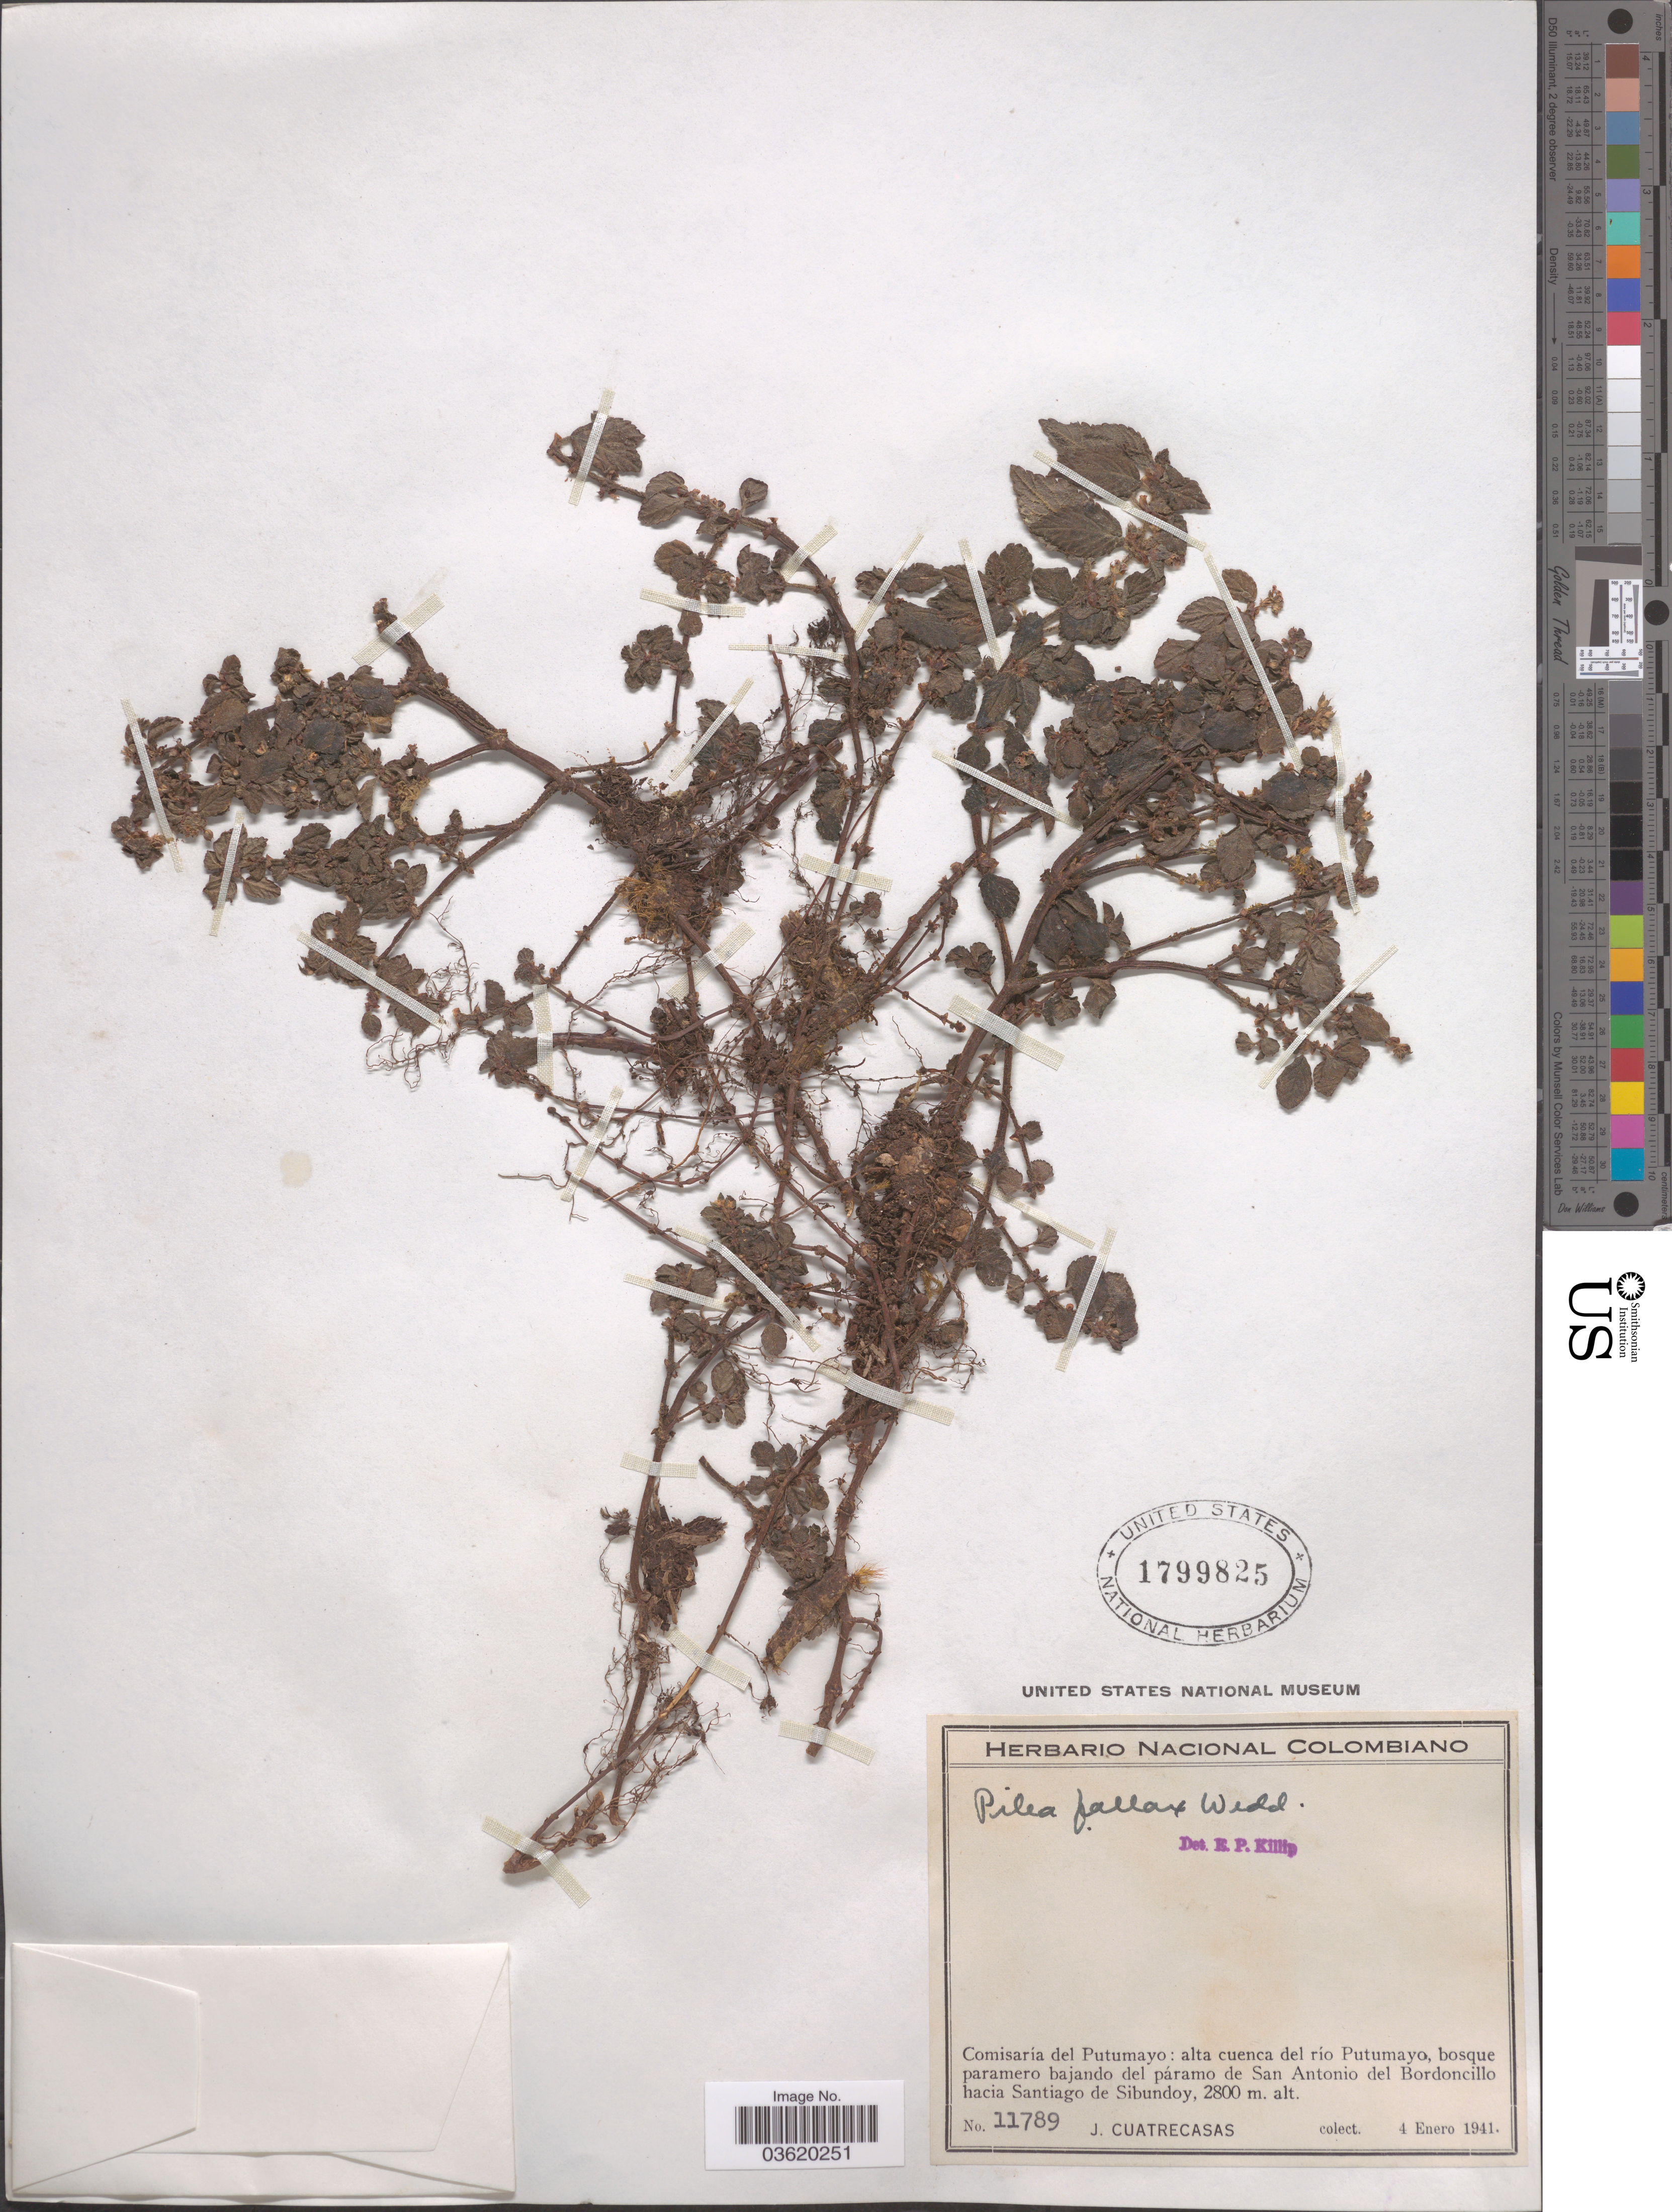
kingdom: Plantae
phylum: Tracheophyta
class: Magnoliopsida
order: Rosales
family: Urticaceae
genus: Pilea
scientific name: Pilea fallax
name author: Wedd.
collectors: J. Cuatrecasas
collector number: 11789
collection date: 1941-01-04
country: Colombia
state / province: Putumayo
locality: Comisaría del Putumayo: alta cuenca del río Putumayo, bosque paramero bajando del páramo de San Antonio del Bordoncillo hacia Santiago de Sibundoy.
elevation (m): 2800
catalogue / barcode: US 1799825